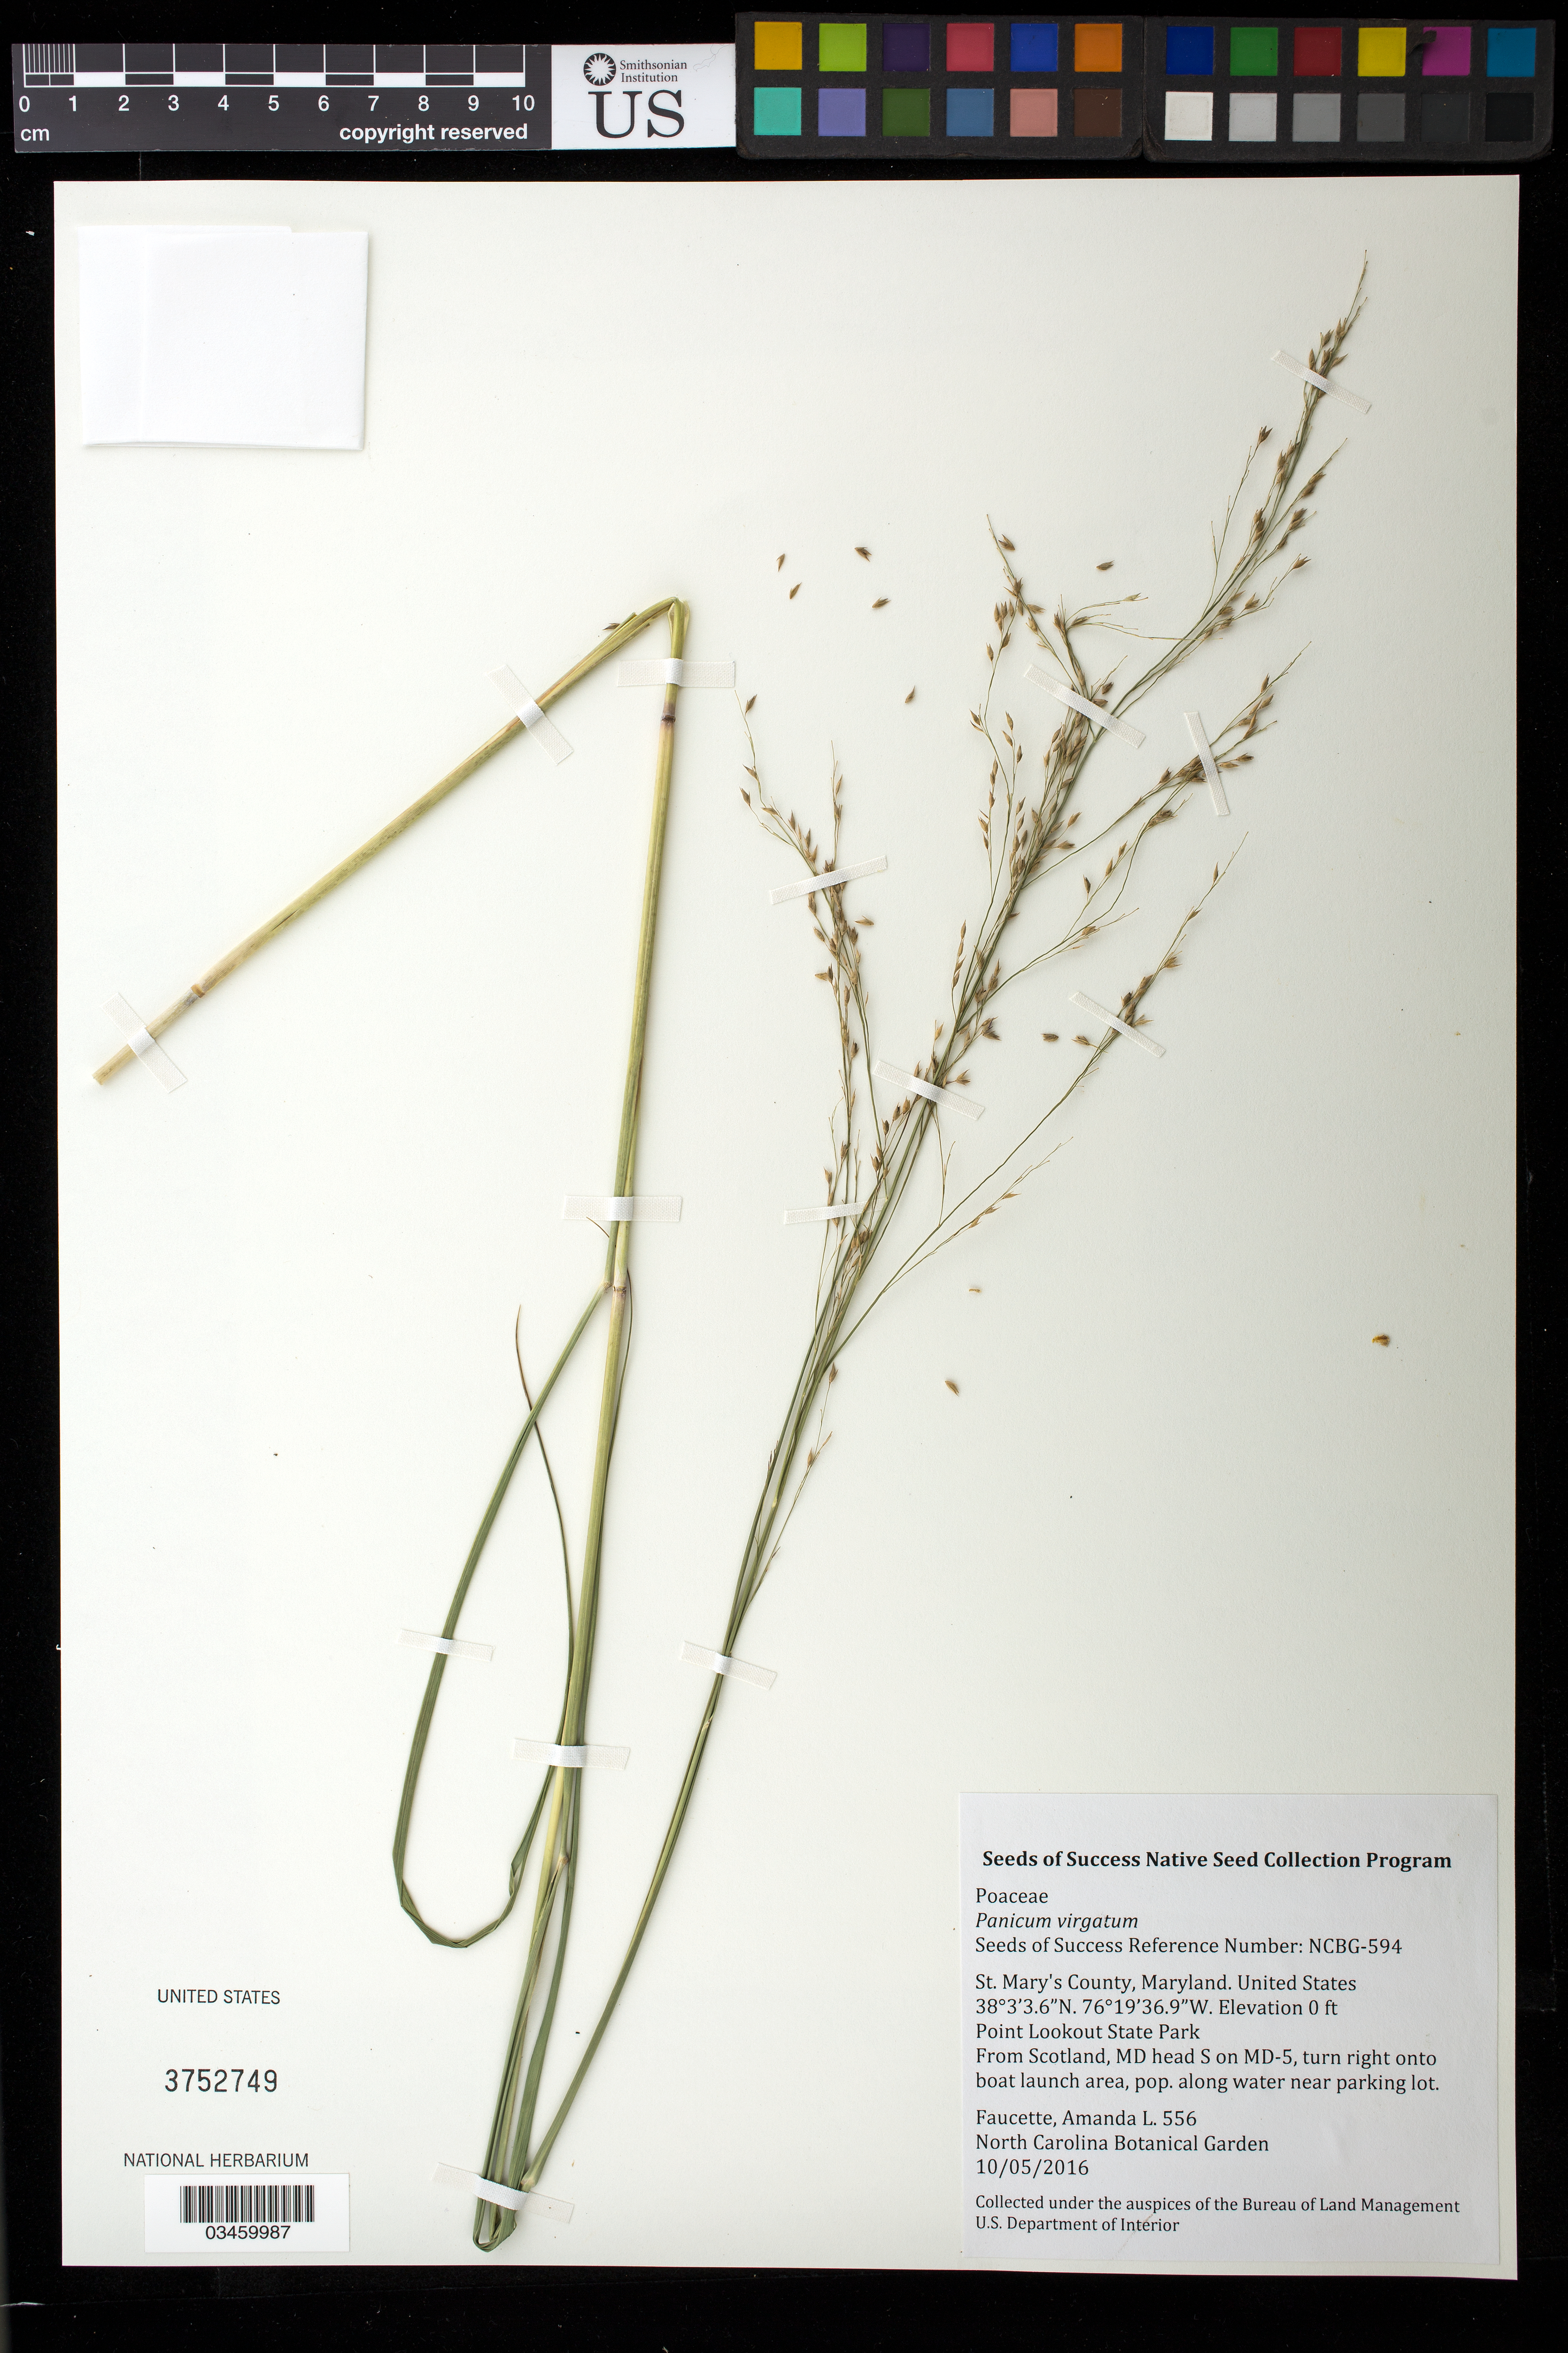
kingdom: Plantae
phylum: Tracheophyta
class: Liliopsida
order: Poales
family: Poaceae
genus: Panicum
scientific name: Panicum virgatum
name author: L.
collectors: A. Faucette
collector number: NCBG-594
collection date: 2016-10-05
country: United States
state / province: Maryland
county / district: St. Mary's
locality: Point Lookout State Park, Boat Launch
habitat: Mid-Atlantic High Salt Marsh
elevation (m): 0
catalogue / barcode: US 3752749